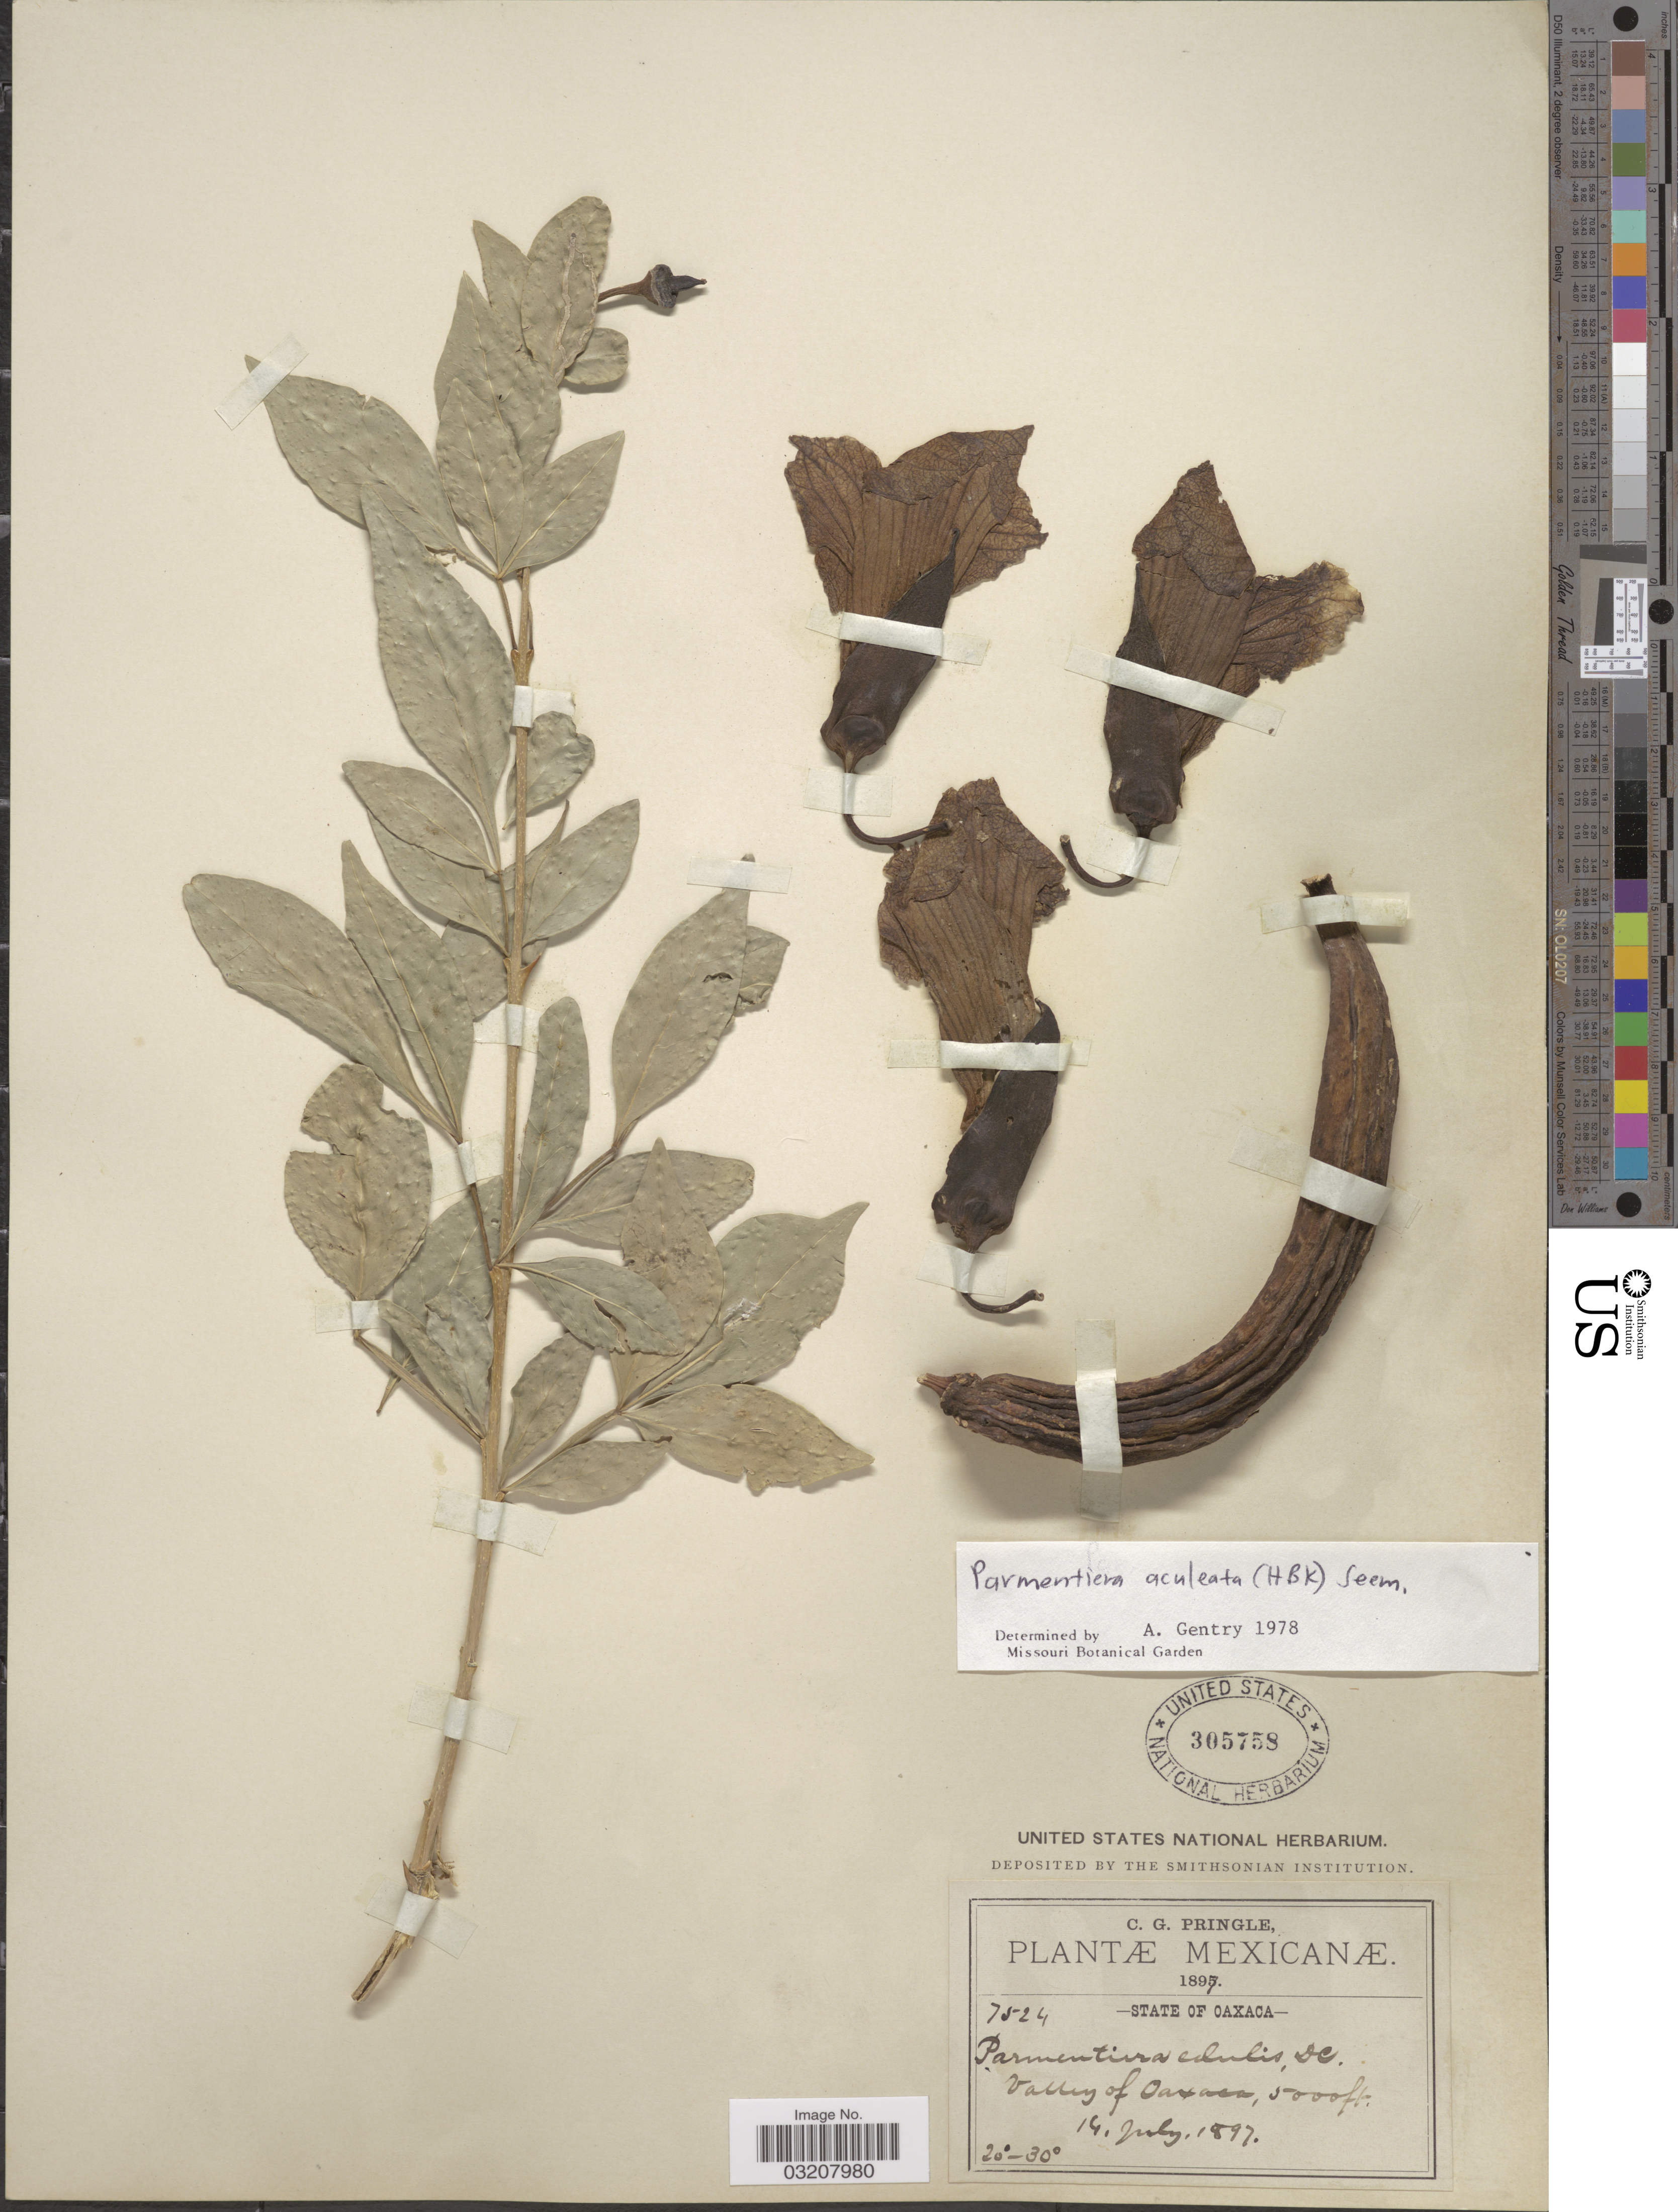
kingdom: Plantae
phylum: Tracheophyta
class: Magnoliopsida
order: Lamiales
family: Bignoniaceae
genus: Parmentiera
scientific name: Parmentiera aculeata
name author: (Kunth) Seem.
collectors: C. G. Pringle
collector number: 7524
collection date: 1897-07-14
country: Mexico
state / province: Oaxaca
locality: Valley of Oaxaca.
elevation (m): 1524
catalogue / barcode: US 305758